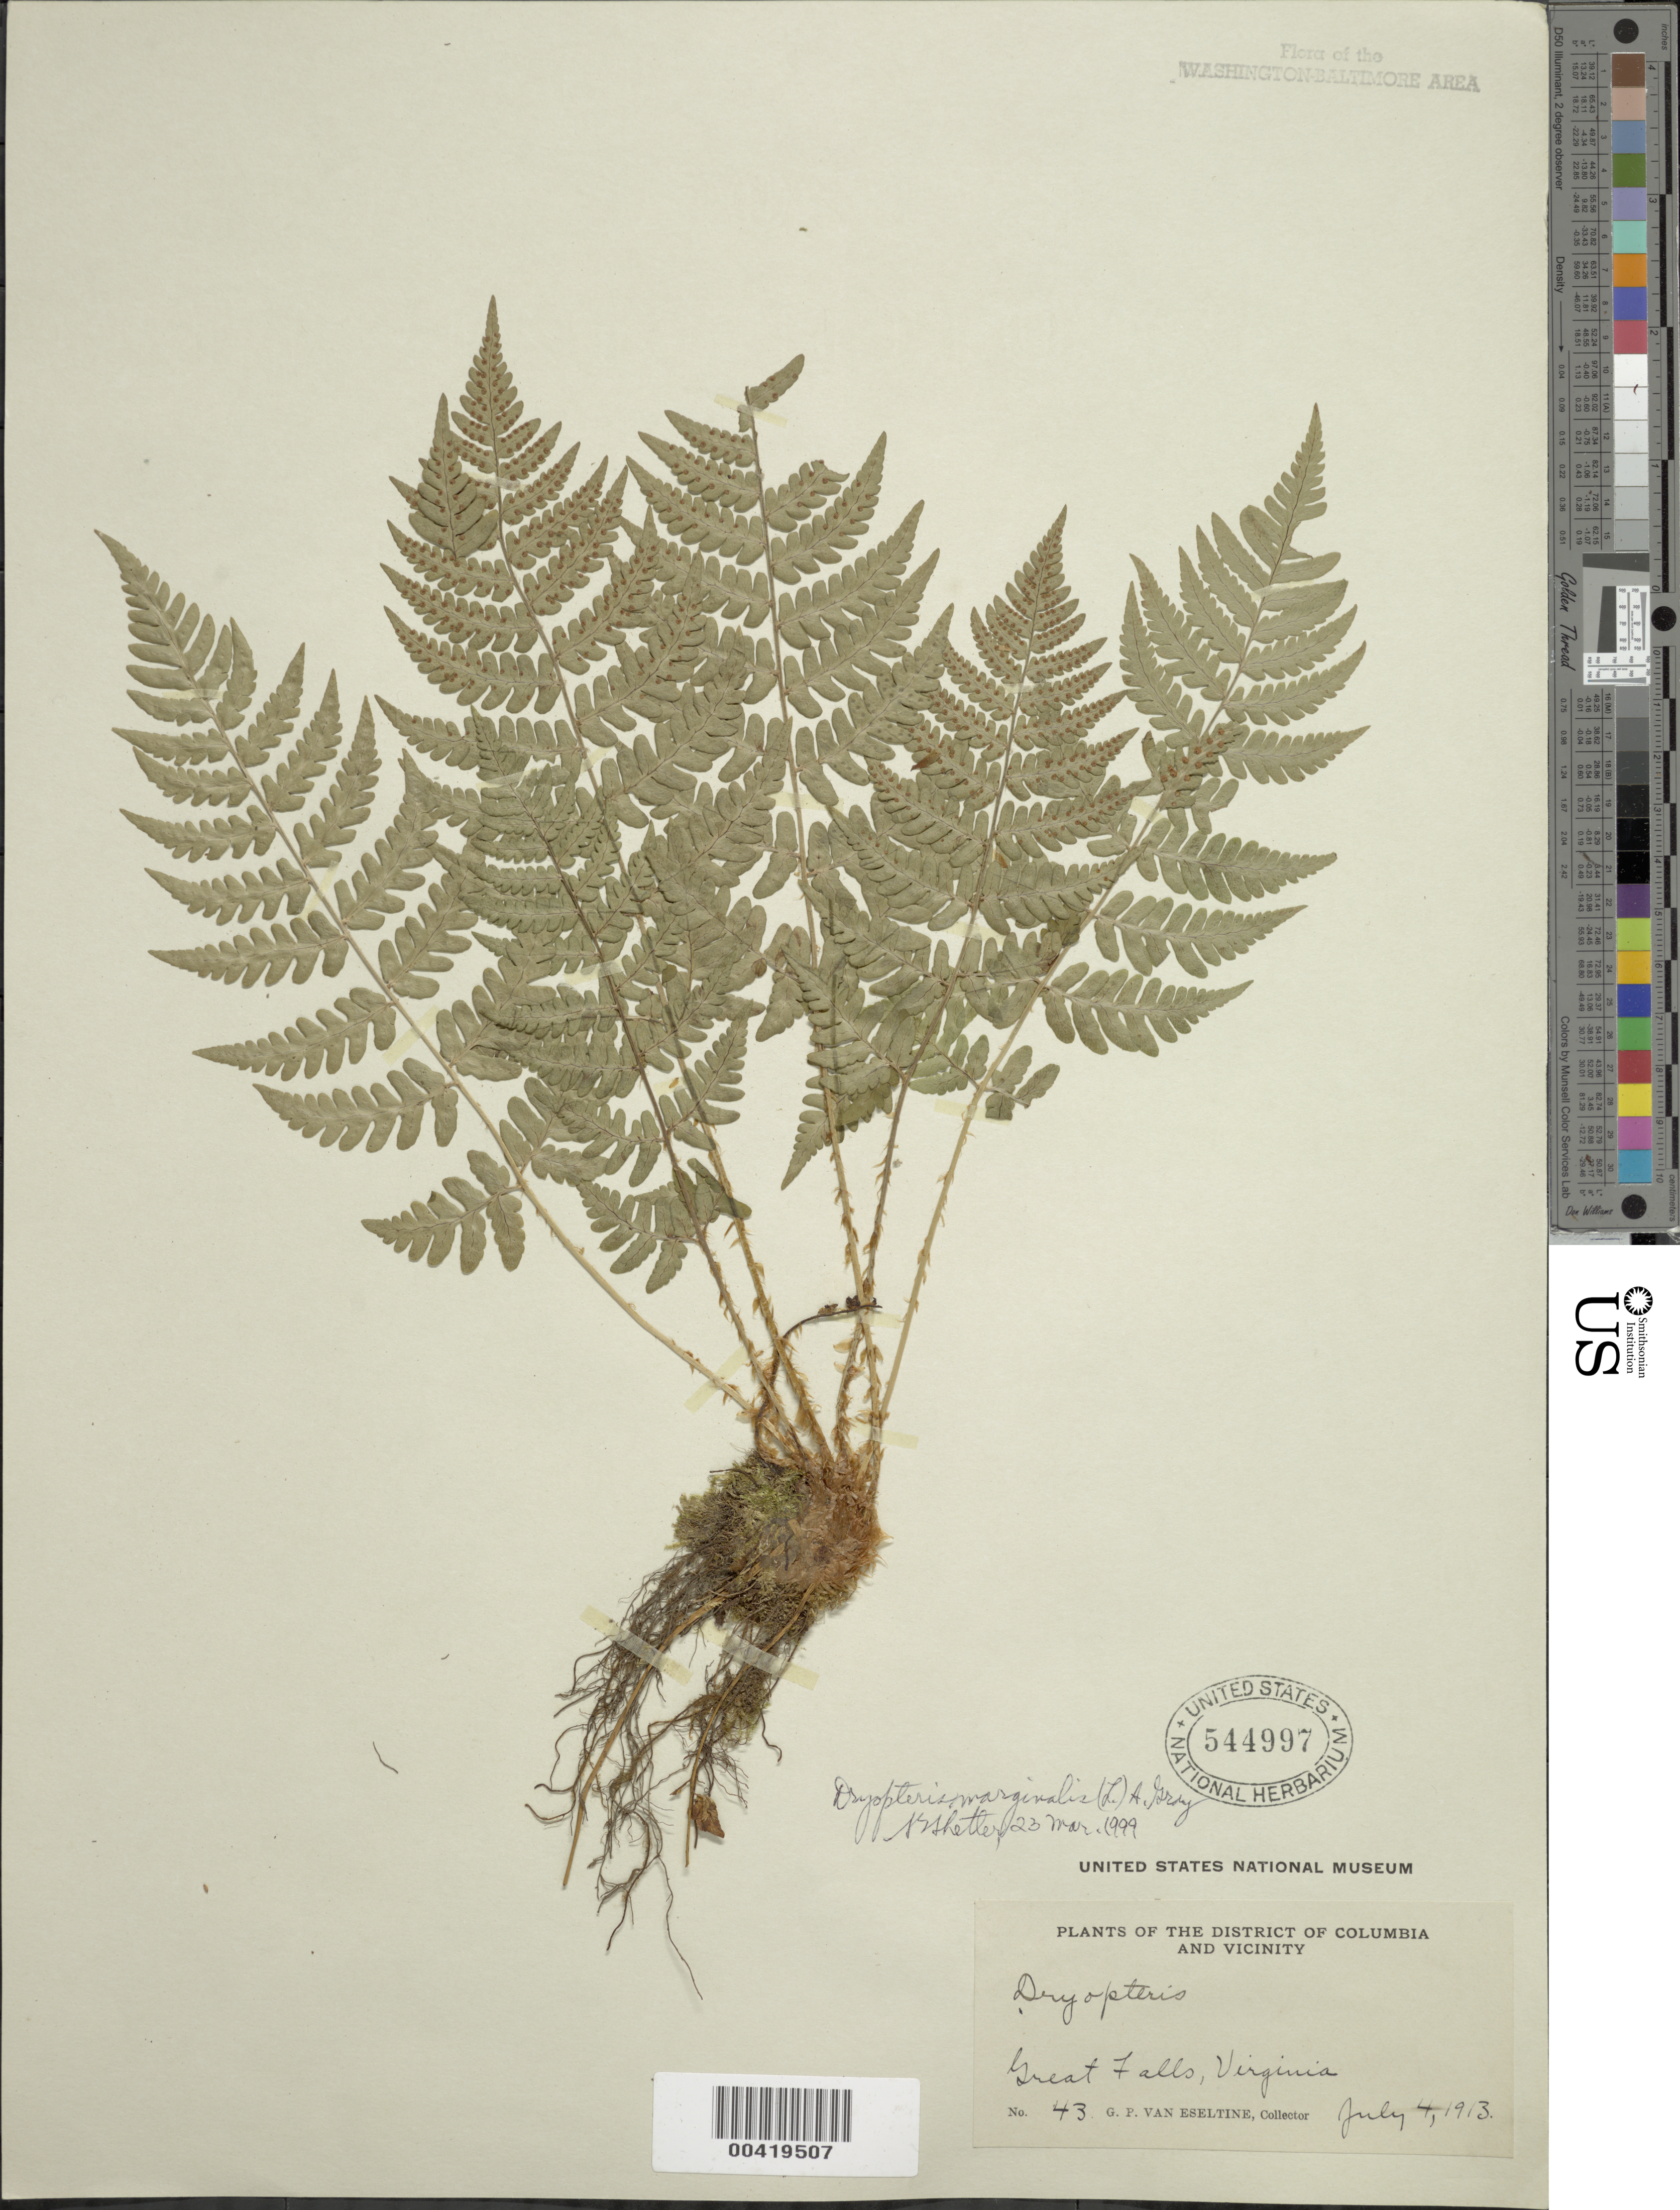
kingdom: Plantae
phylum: Tracheophyta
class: Polypodiopsida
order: Polypodiales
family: Dryopteridaceae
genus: Dryopteris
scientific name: Dryopteris marginalis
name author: (L.) A. Gray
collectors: G. P. Van Eseltine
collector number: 43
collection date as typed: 04 Jul 1913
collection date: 1913-07-04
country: United States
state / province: Virginia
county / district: Fairfax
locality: Great Falls C. and O. Canal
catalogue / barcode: US 544997